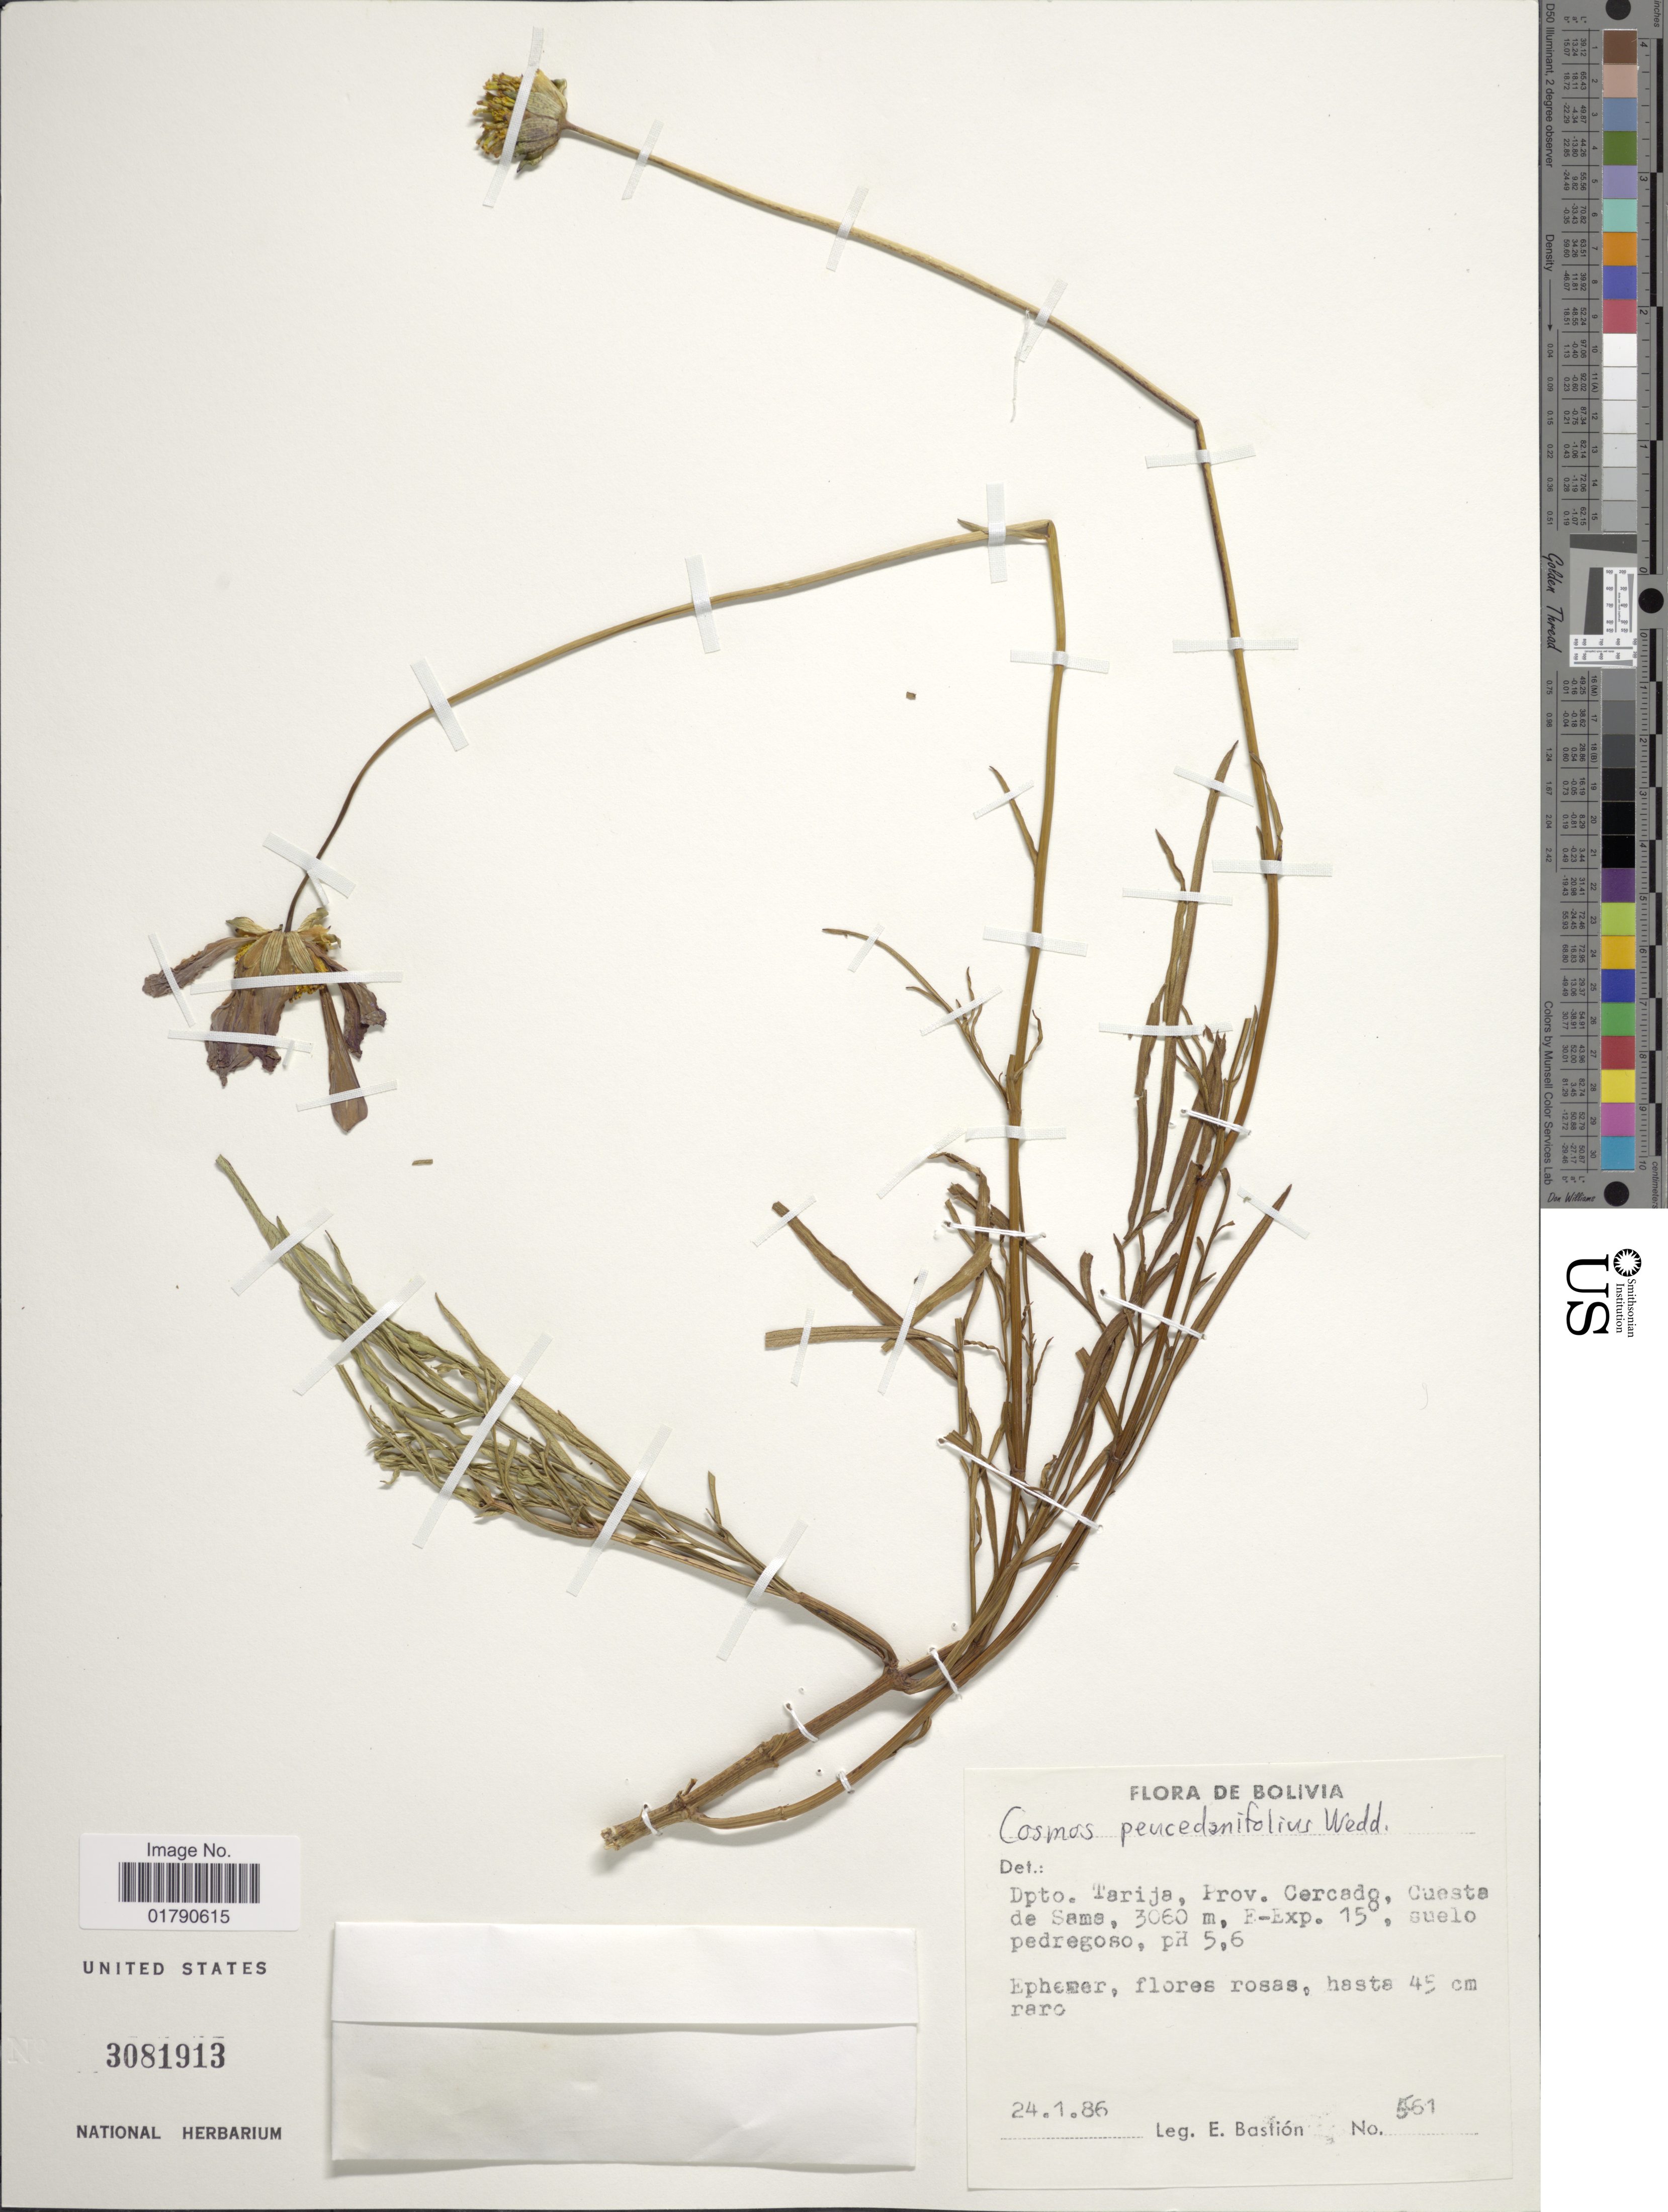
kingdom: Plantae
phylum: Tracheophyta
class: Magnoliopsida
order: Asterales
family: Asteraceae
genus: Cosmos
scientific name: Cosmos peucedanifolius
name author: Wedd.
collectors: E. Bastion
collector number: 561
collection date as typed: Transcribed d/m/y: 24/1/86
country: Bolivia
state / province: Tarija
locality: Prov. Cercado, Cuesta de Sama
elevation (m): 3060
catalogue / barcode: US 3081913